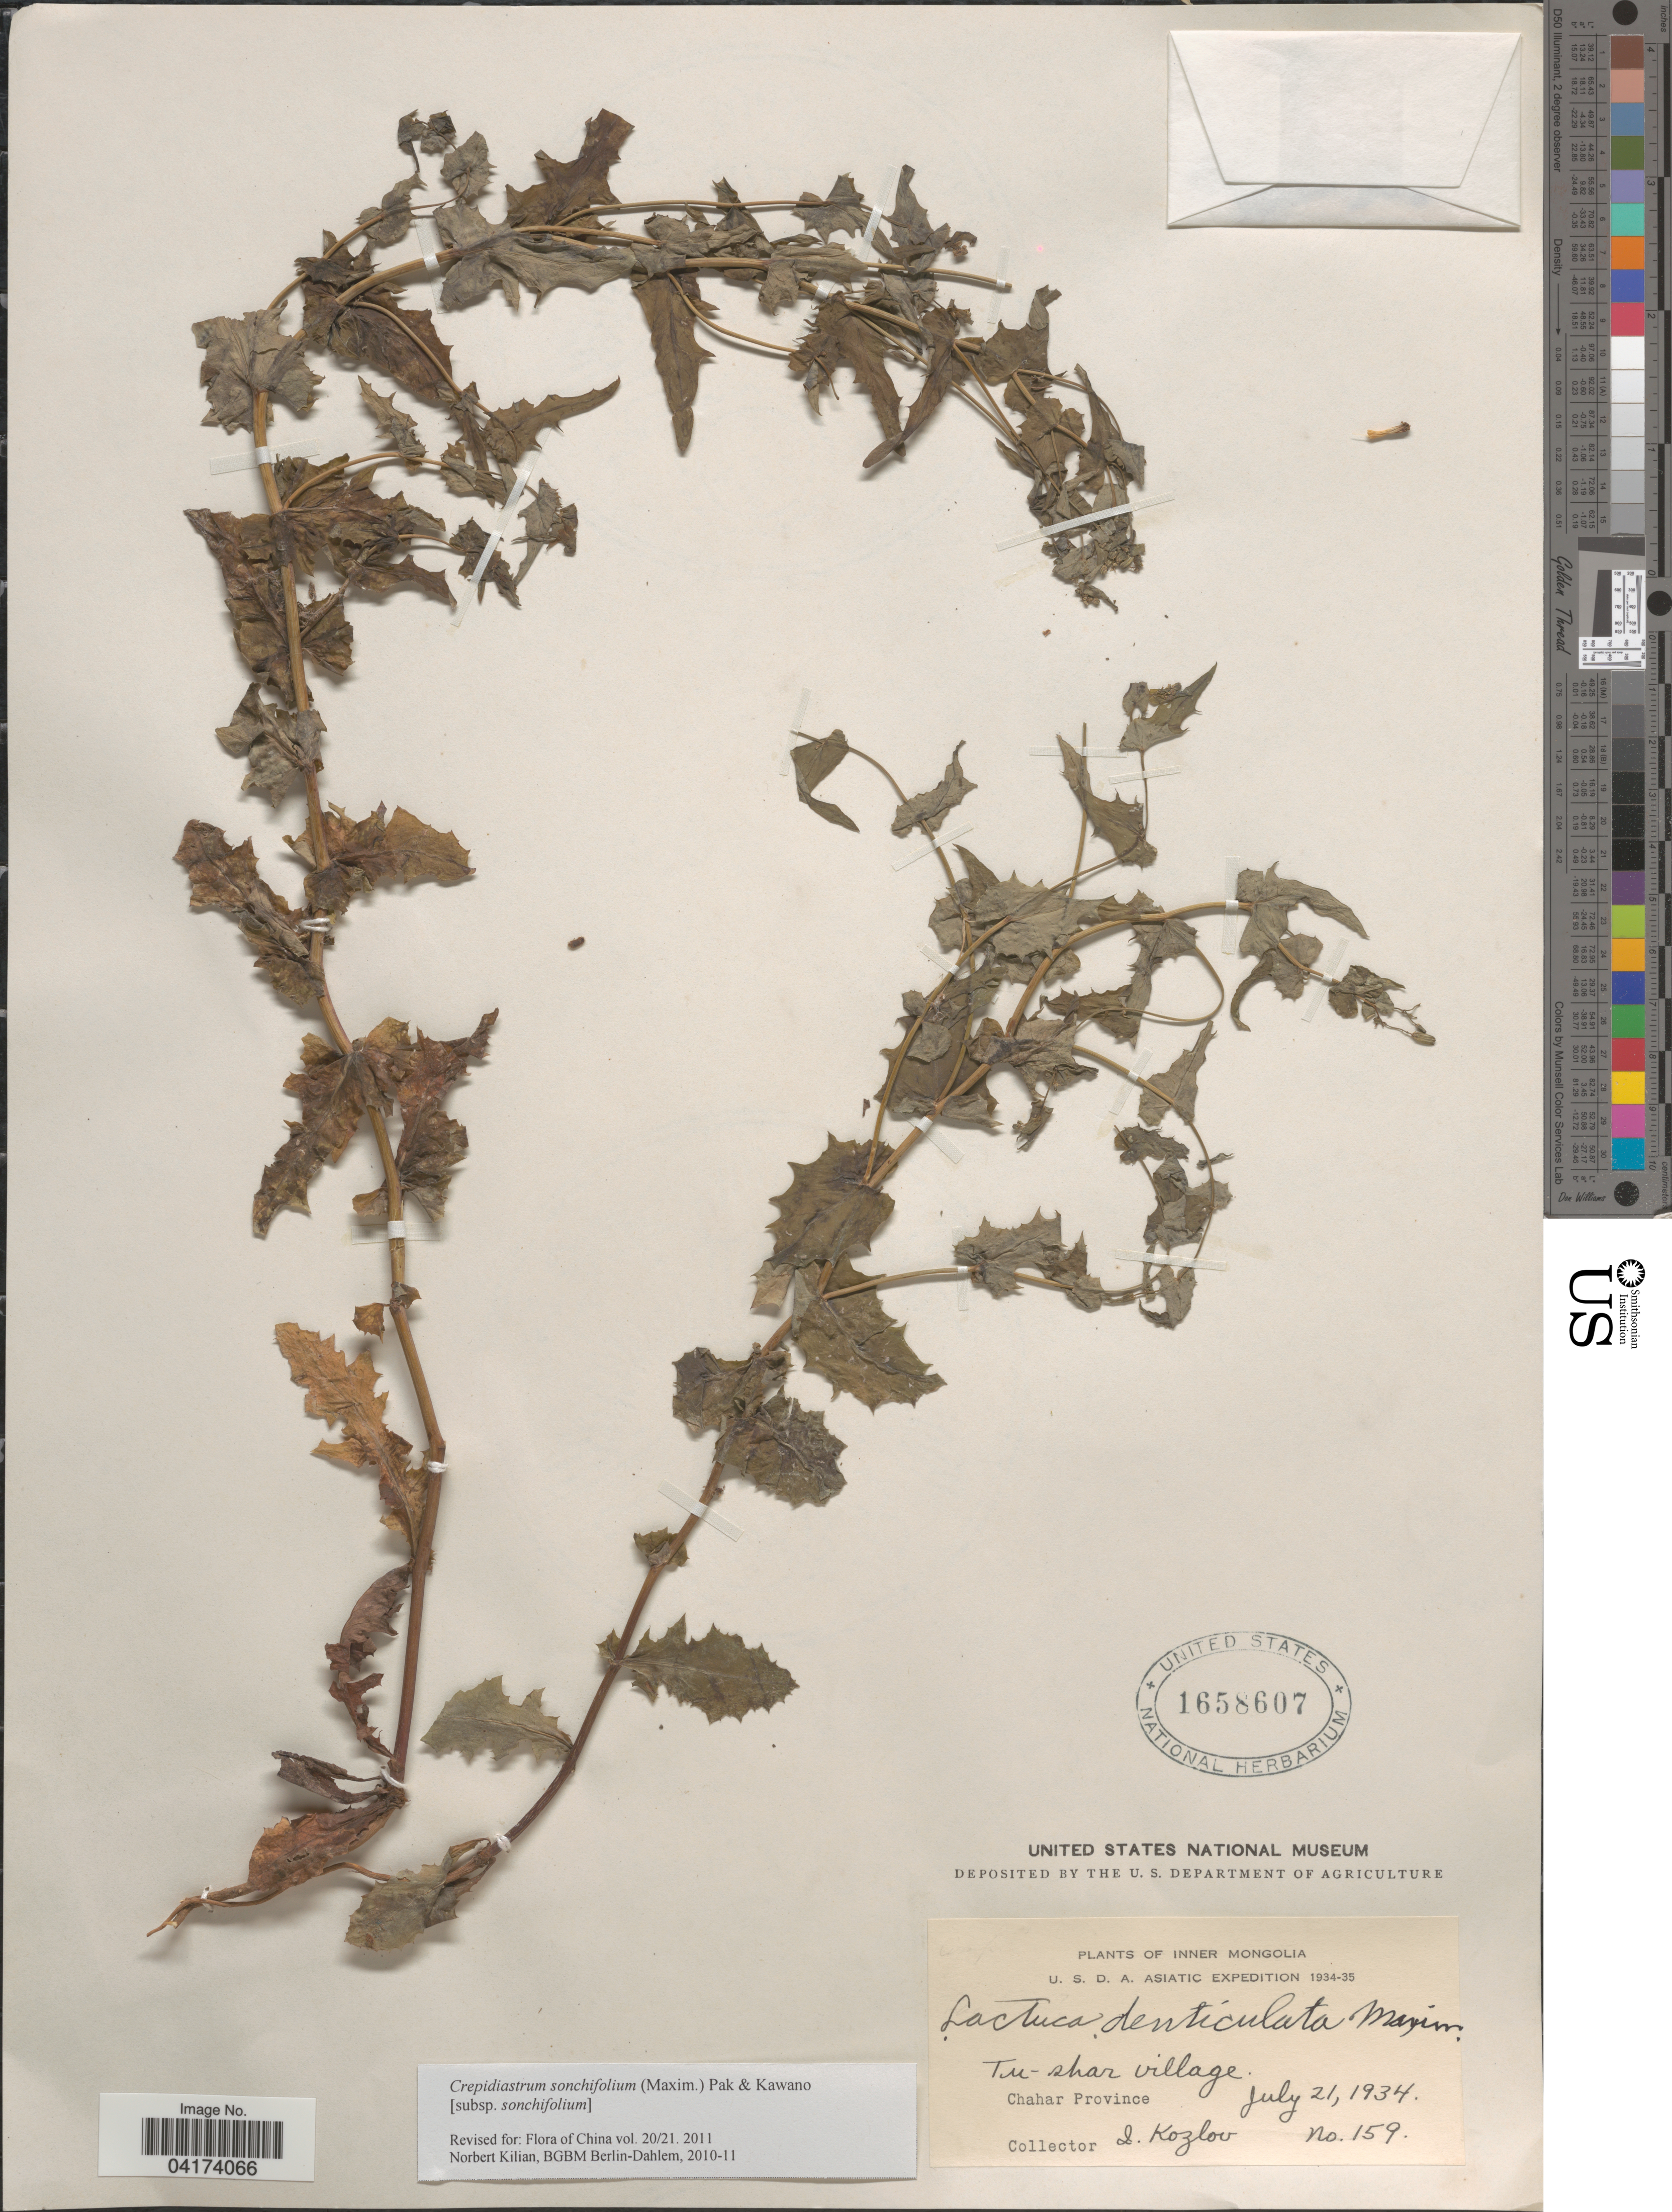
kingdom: Plantae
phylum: Tracheophyta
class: Magnoliopsida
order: Asterales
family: Asteraceae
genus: Crepidiastrum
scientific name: Crepidiastrum sonchifolium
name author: (Maxim.) Pak & Kawano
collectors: I. Kozlov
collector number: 159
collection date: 1934-07-21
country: China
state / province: Nei Monggol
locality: Inner Mongolia. U. S. D. A. Expedition 1934-35. Tu-shar village. Chahar Province.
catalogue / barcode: US 1658607